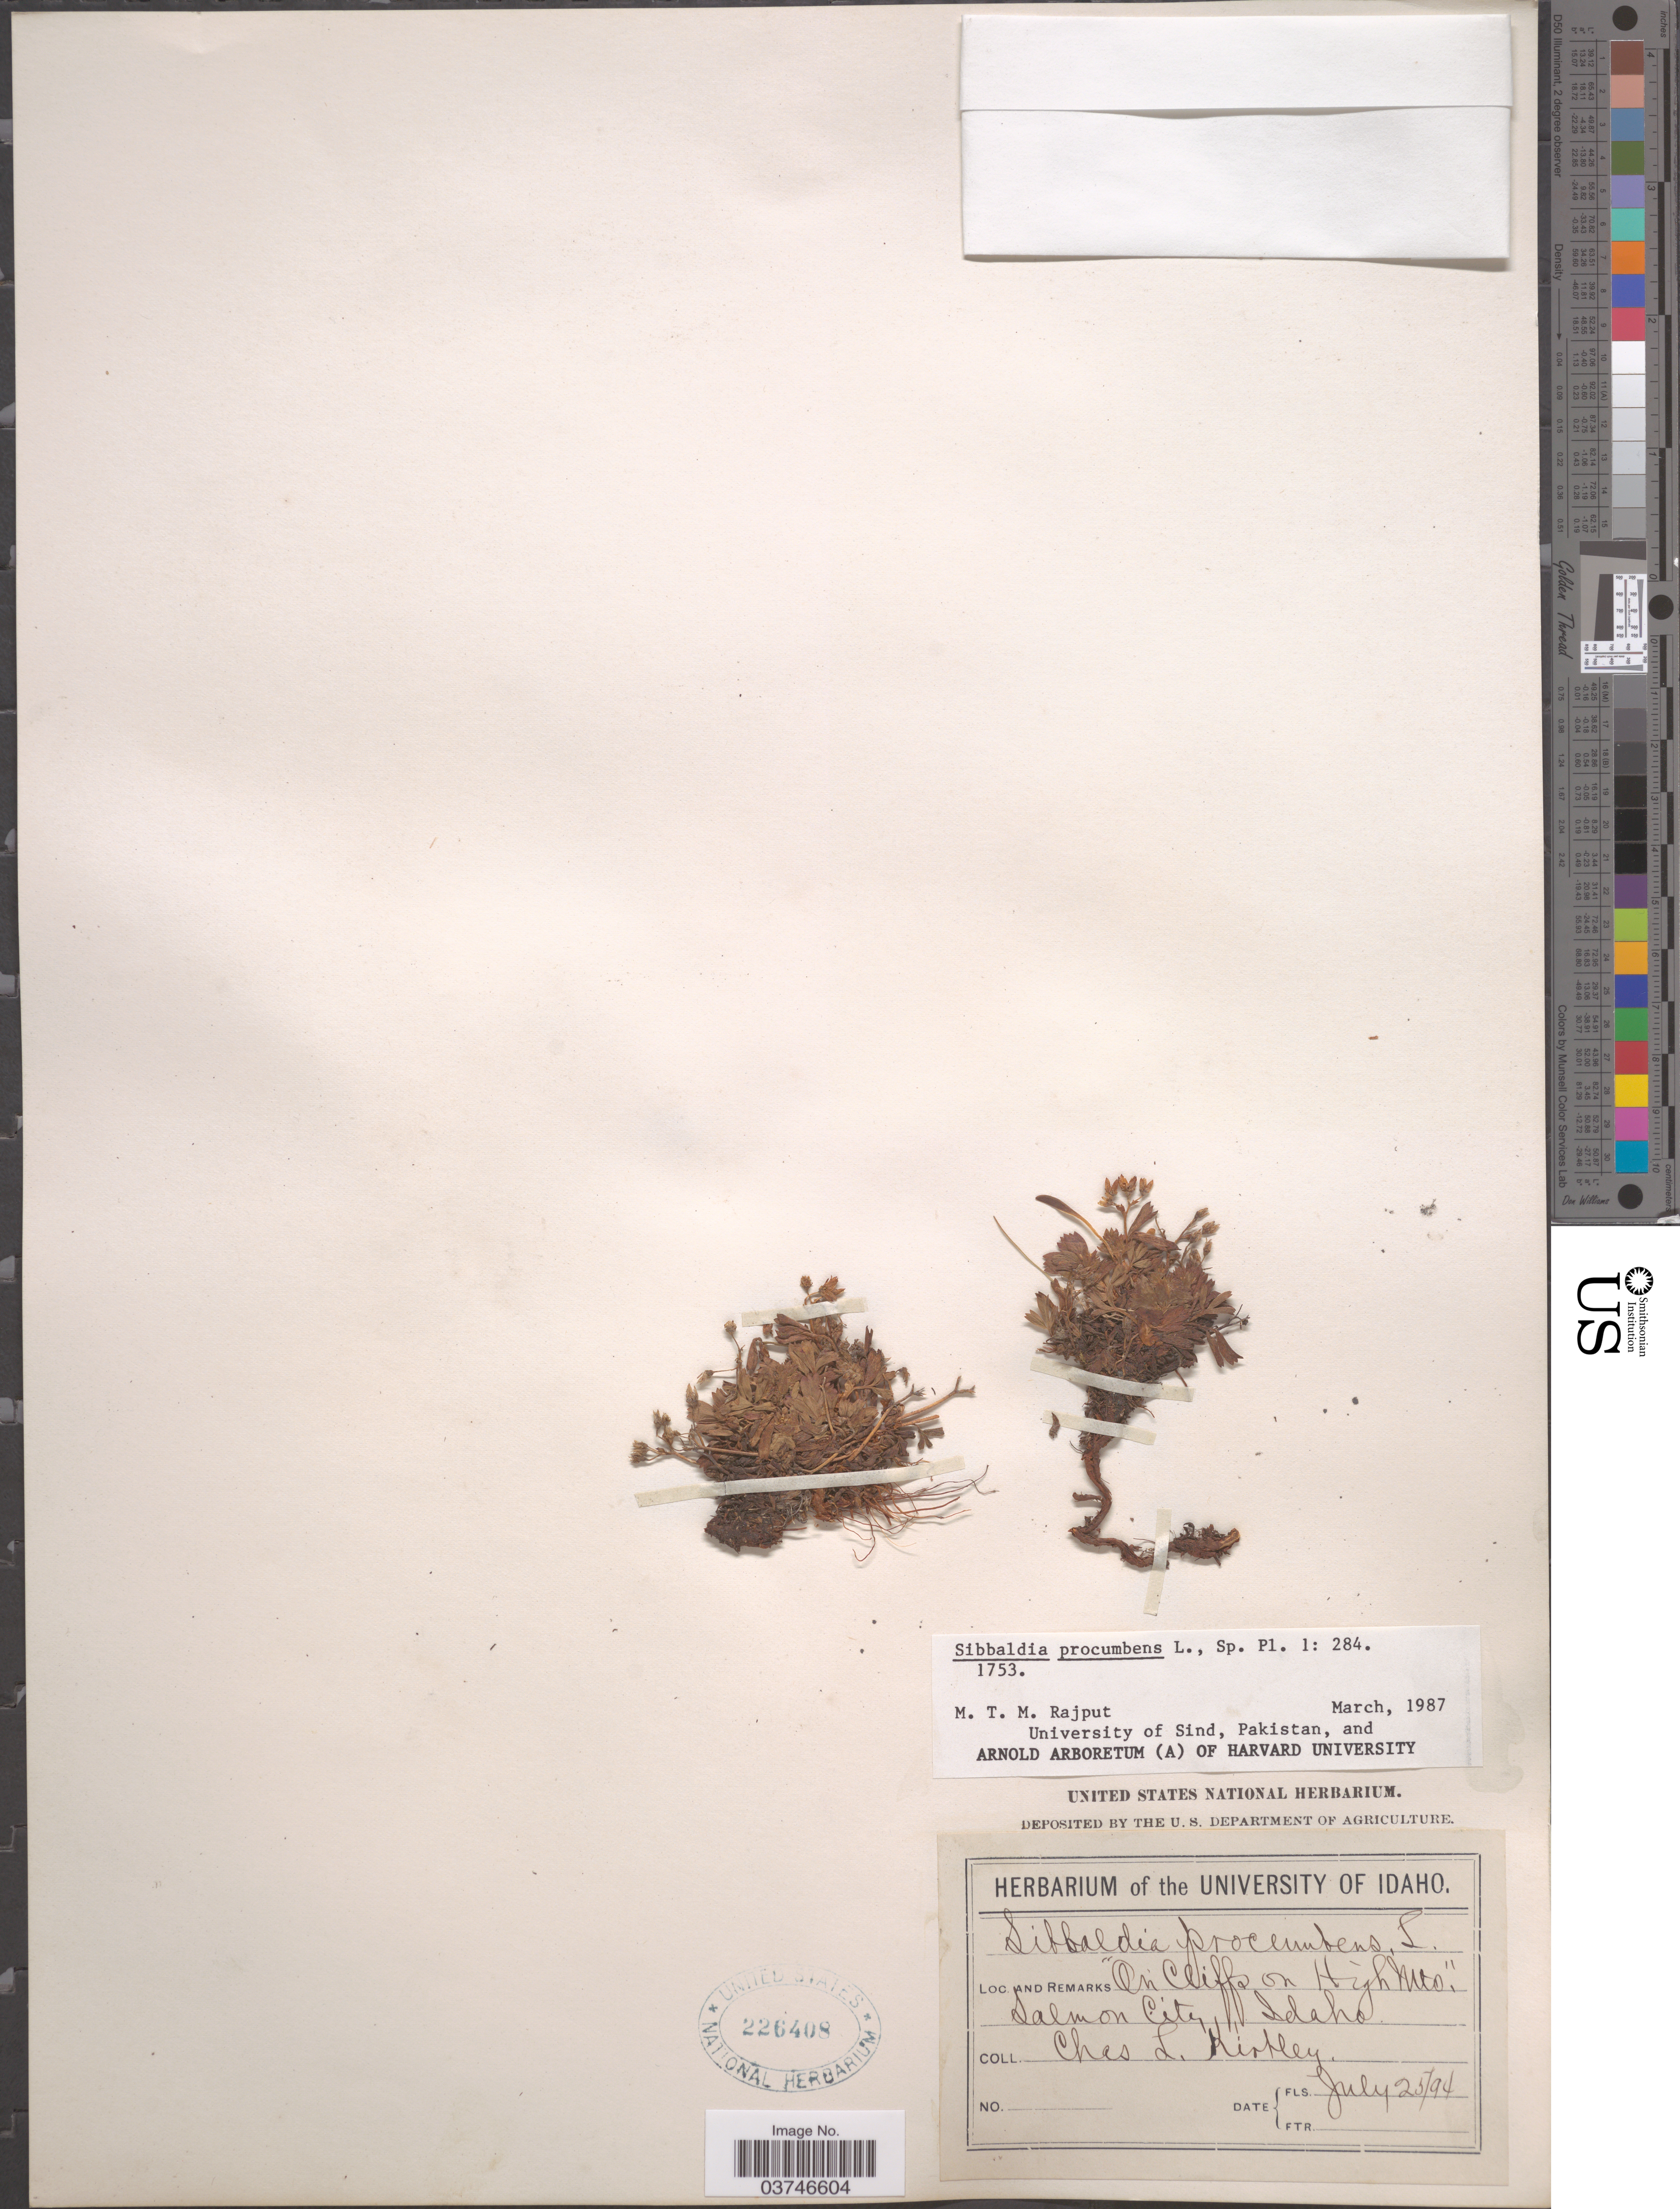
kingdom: Plantae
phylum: Tracheophyta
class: Magnoliopsida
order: Rosales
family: Rosaceae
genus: Sibbaldia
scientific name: Sibbaldia procumbens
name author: L.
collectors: C. Kishley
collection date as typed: Transcribed d/m/y: 25/7/94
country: United States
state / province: Idaho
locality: On Cliffs on High Mts "Salmon City,".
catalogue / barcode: US 226408